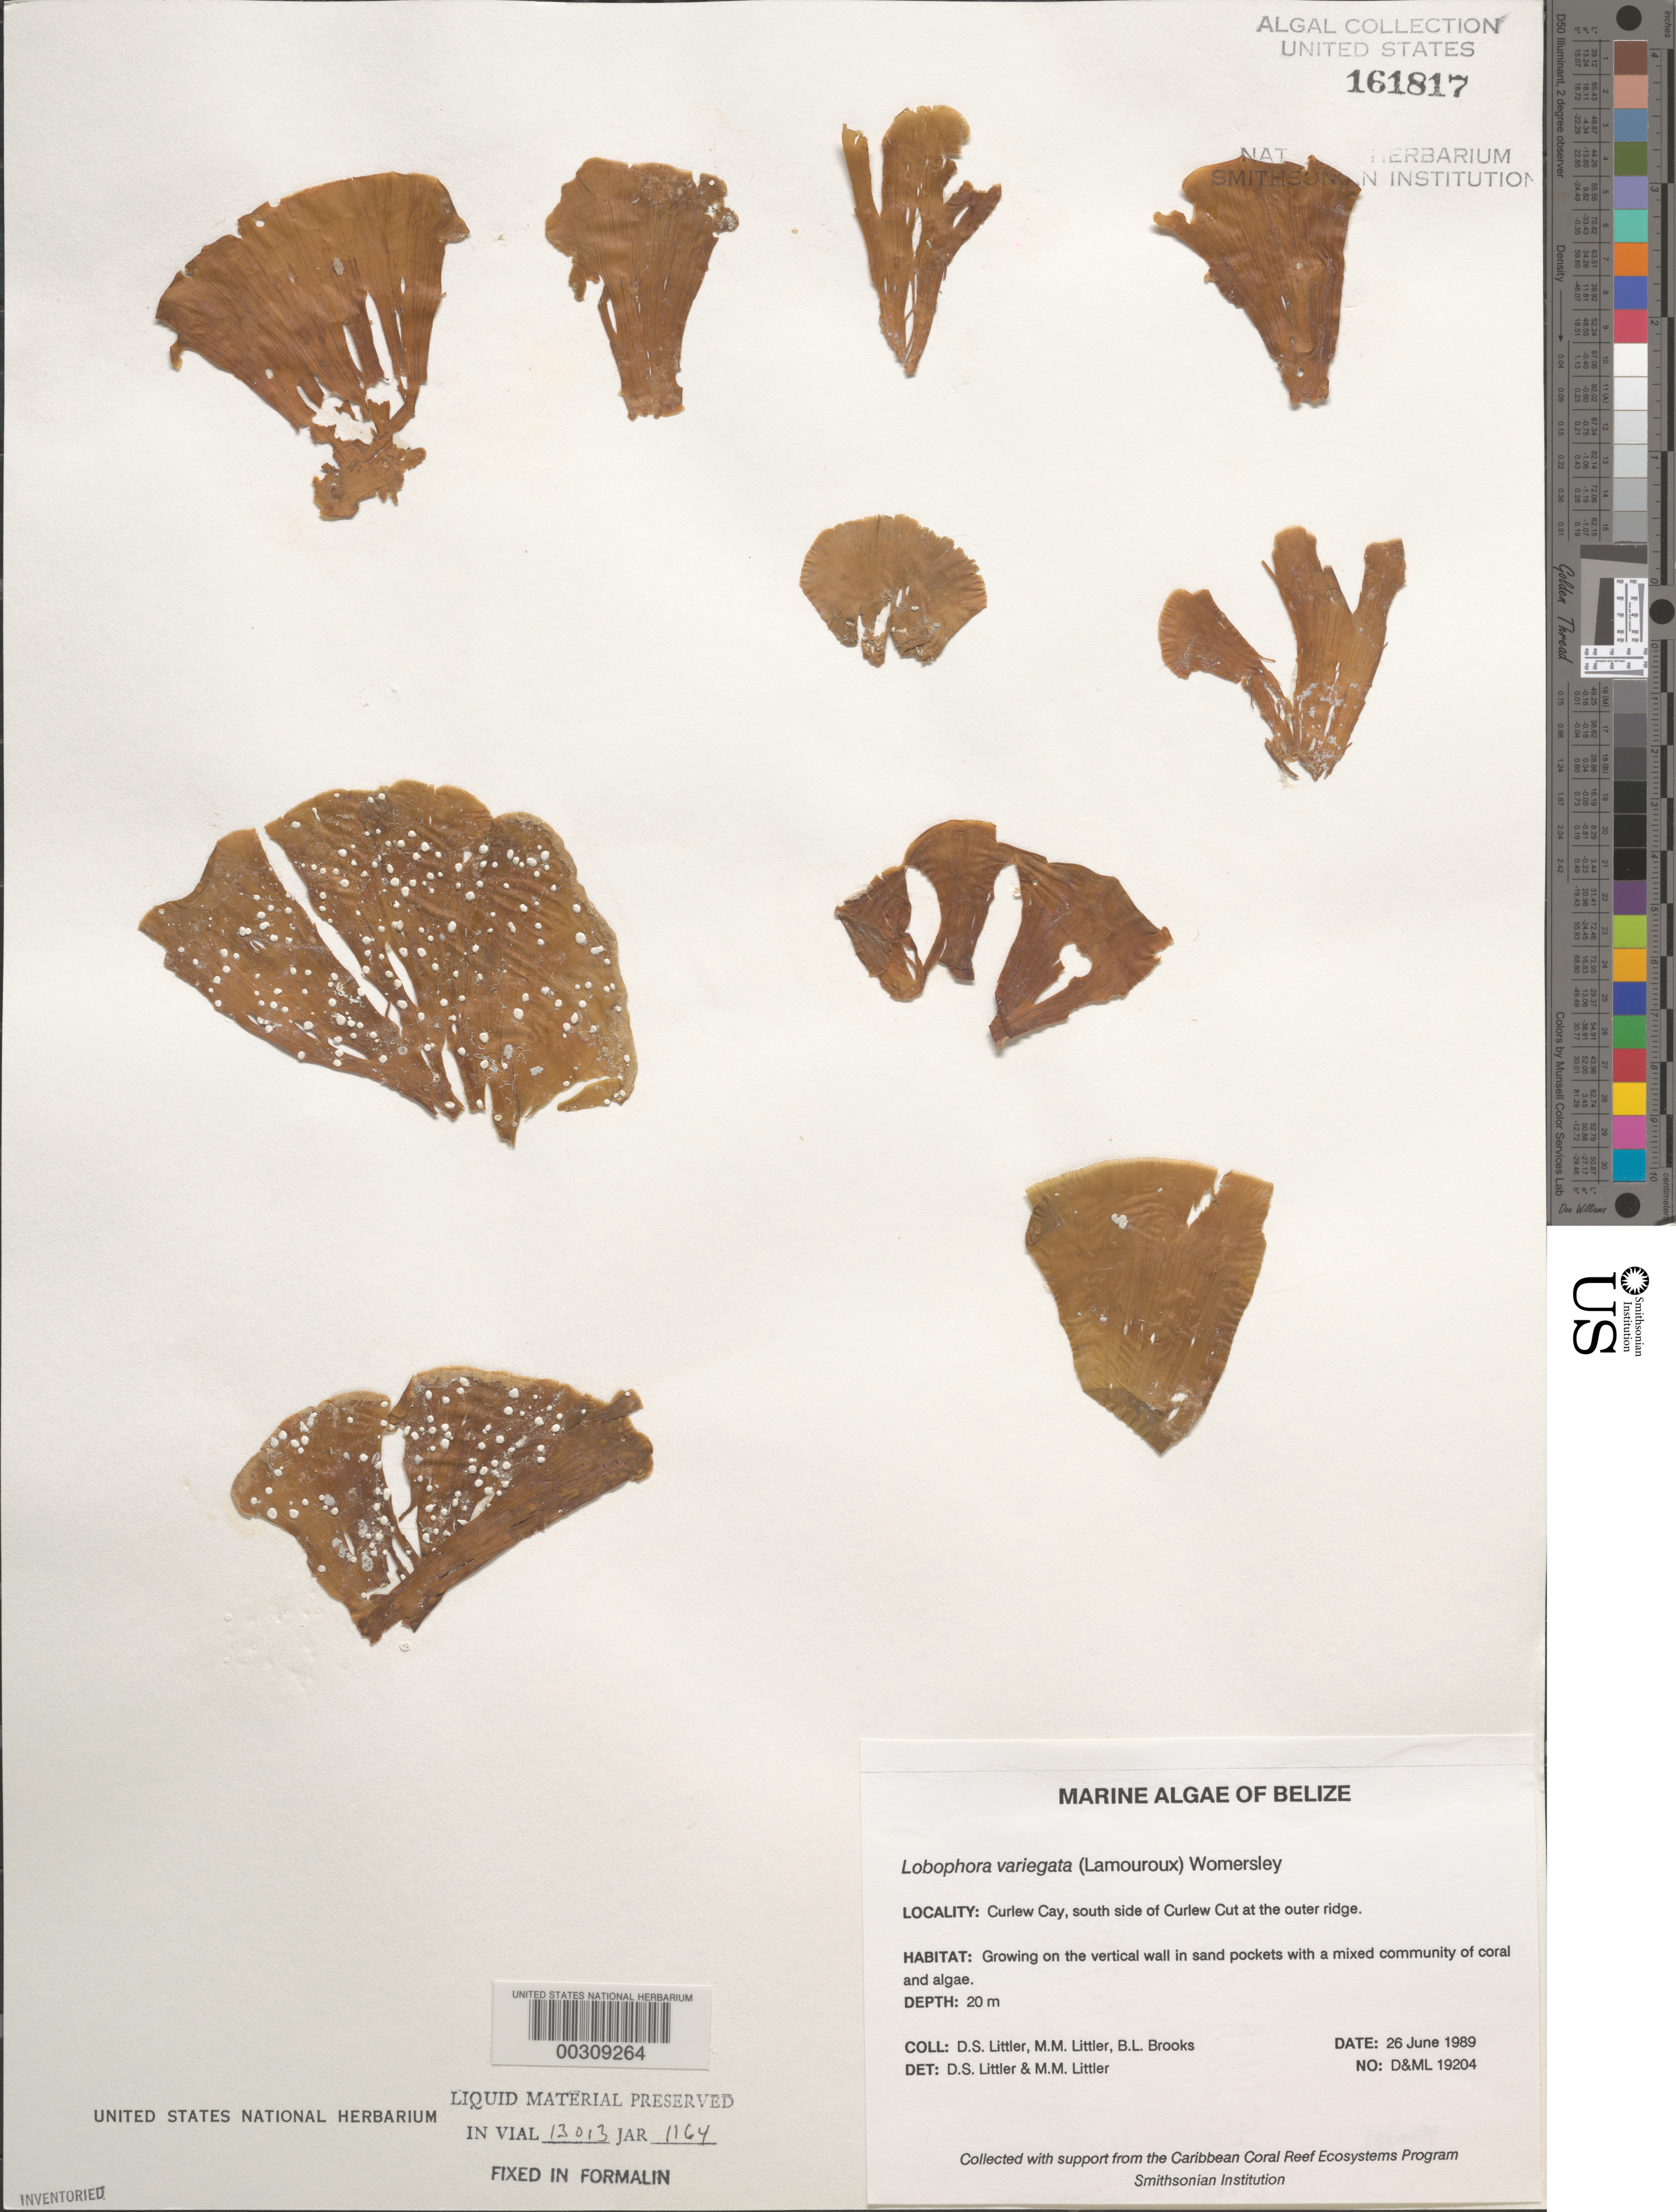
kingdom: Chromista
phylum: Ochrophyta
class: Phaeophyceae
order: Dictyotales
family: Dictyotaceae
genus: Lobophora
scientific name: Lobophora variegata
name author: (J.V.Lamouroux) Womersley & E.C. Oliveira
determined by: Littler, D. S.; Littler, M. M.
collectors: D. S. Littler, M. M. Littler & B. Brooks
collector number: D&ML 19204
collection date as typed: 26 Jun 1989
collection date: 1989-06-26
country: Belize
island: Curlew Cay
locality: Curlew Cut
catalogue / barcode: US 161817